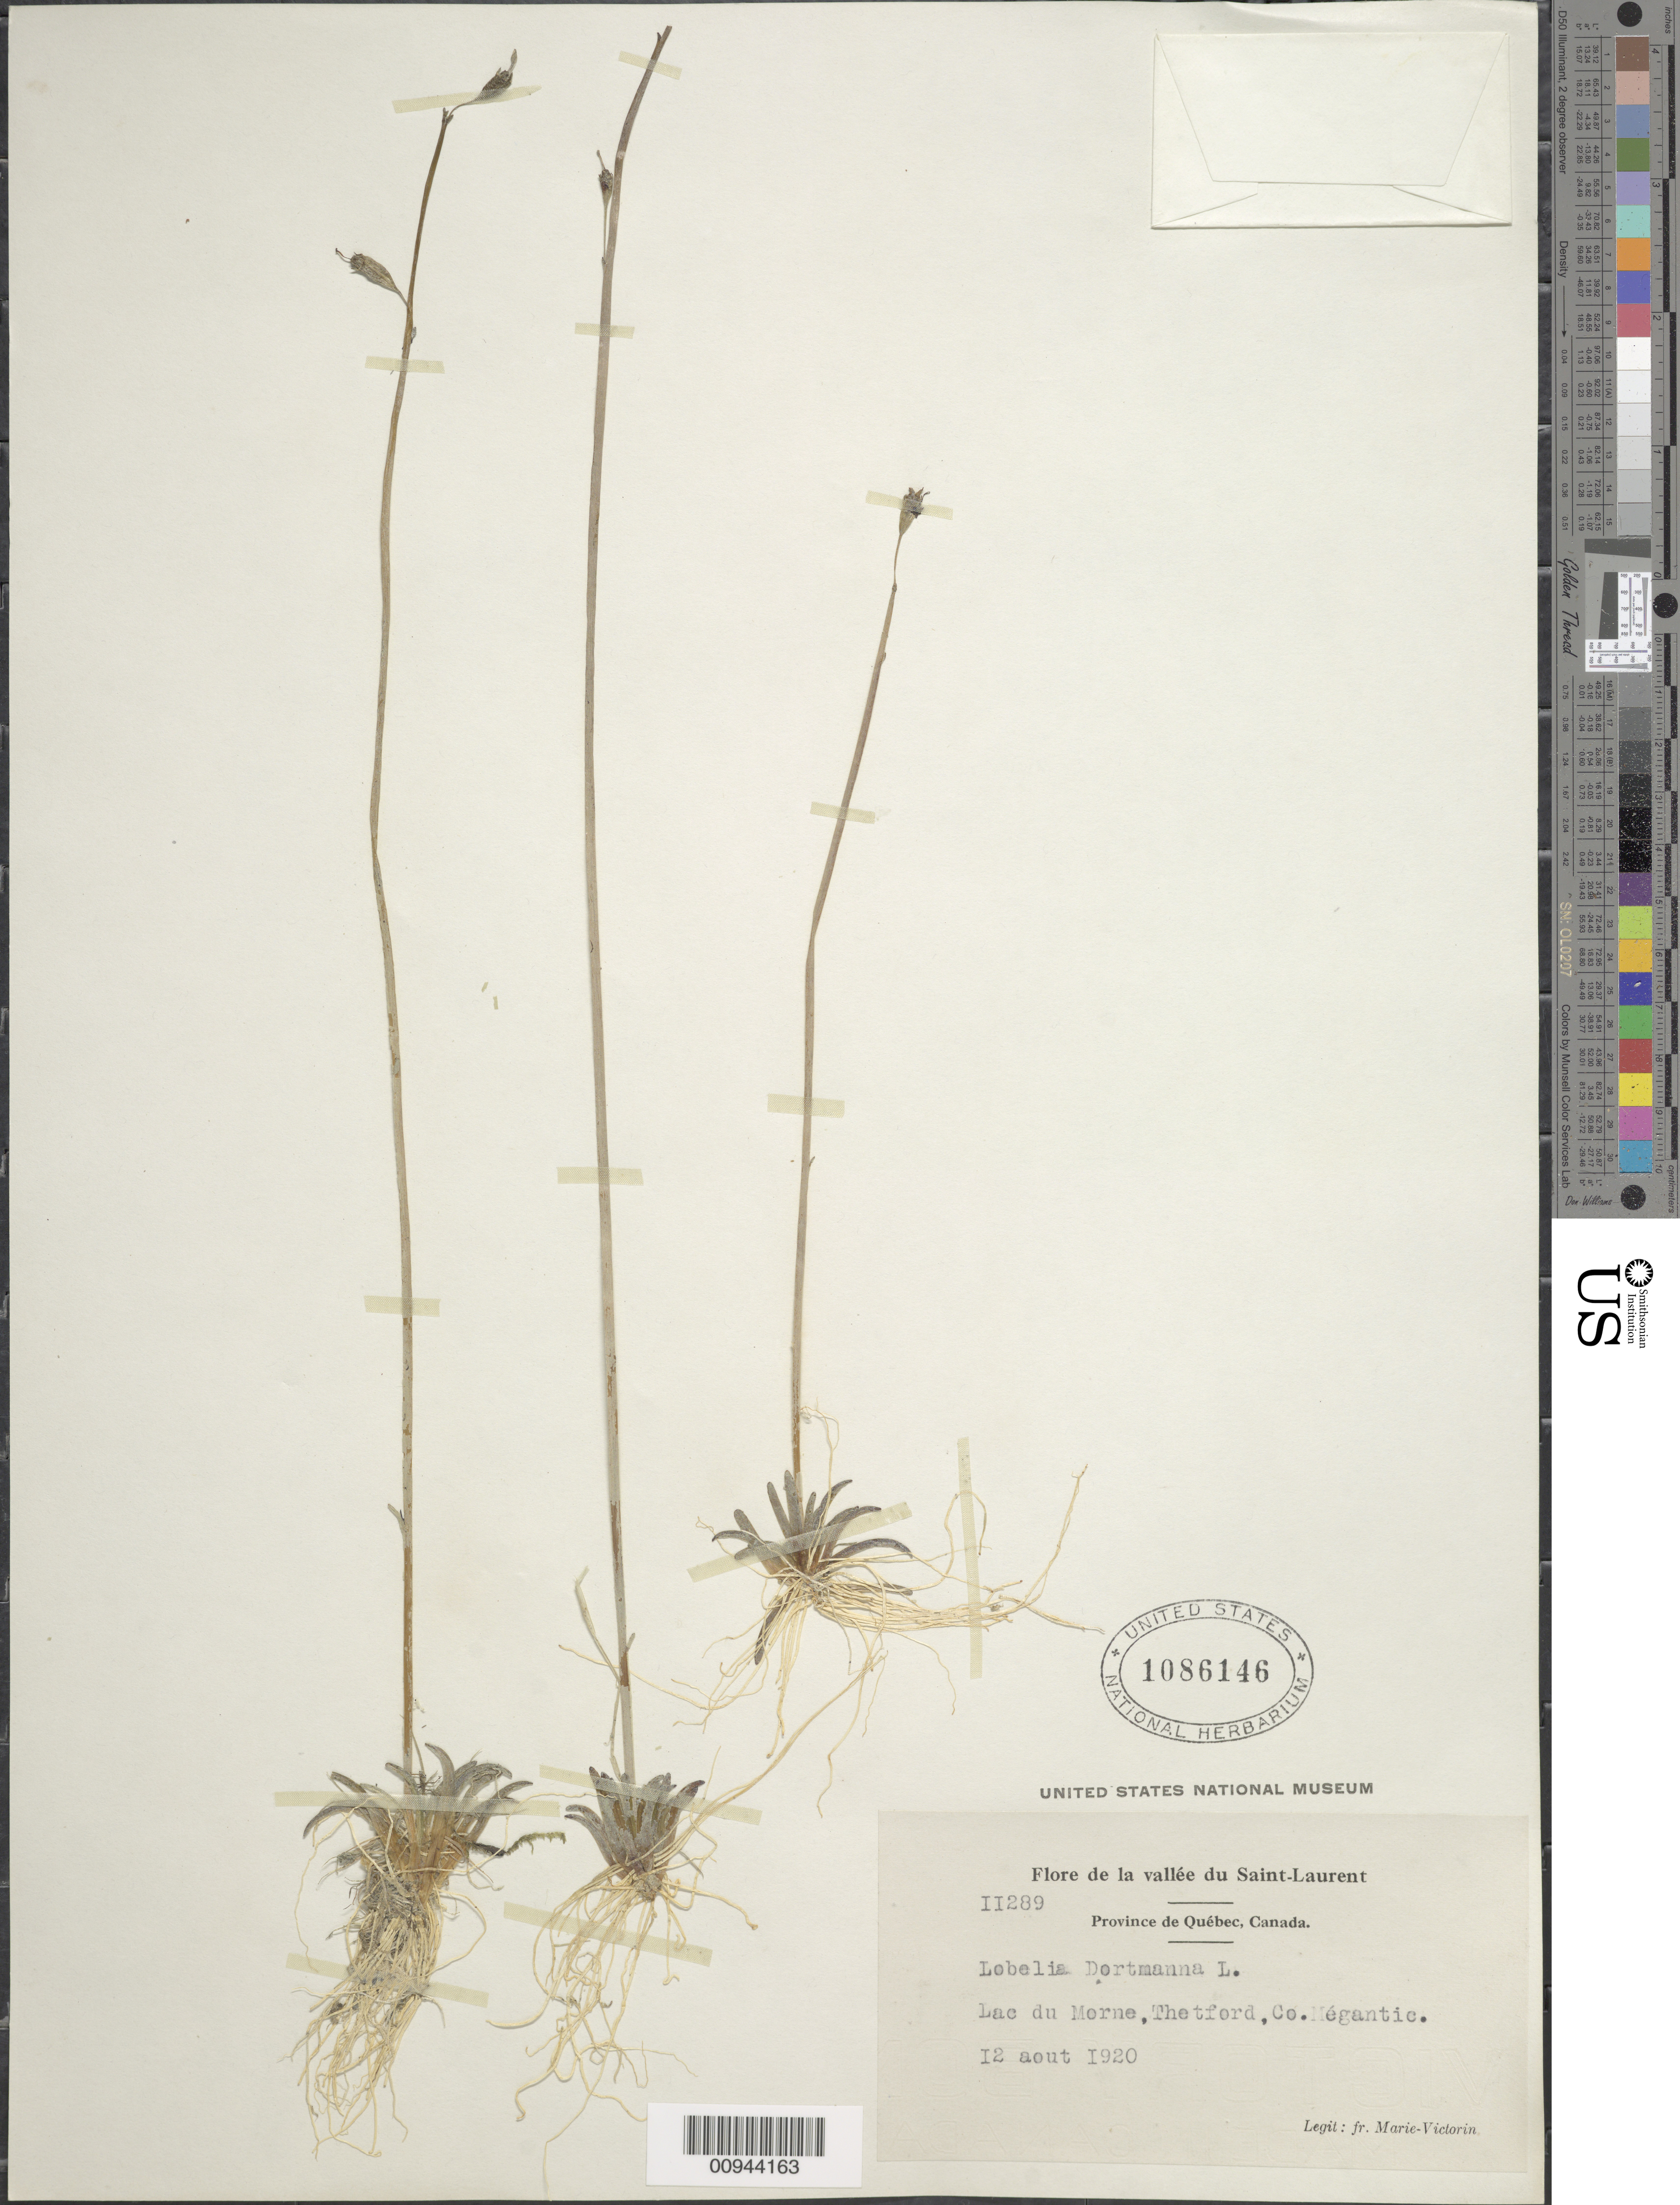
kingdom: Plantae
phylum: Tracheophyta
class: Magnoliopsida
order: Asterales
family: Campanulaceae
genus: Lobelia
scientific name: Lobelia dortmanna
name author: L.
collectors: Fr. Marie-Victorin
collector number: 11289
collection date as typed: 12 Aug 1920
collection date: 1920-08-12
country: Canada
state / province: Quebec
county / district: Megantic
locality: Lac du Morne, Thetford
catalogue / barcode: US 1086146